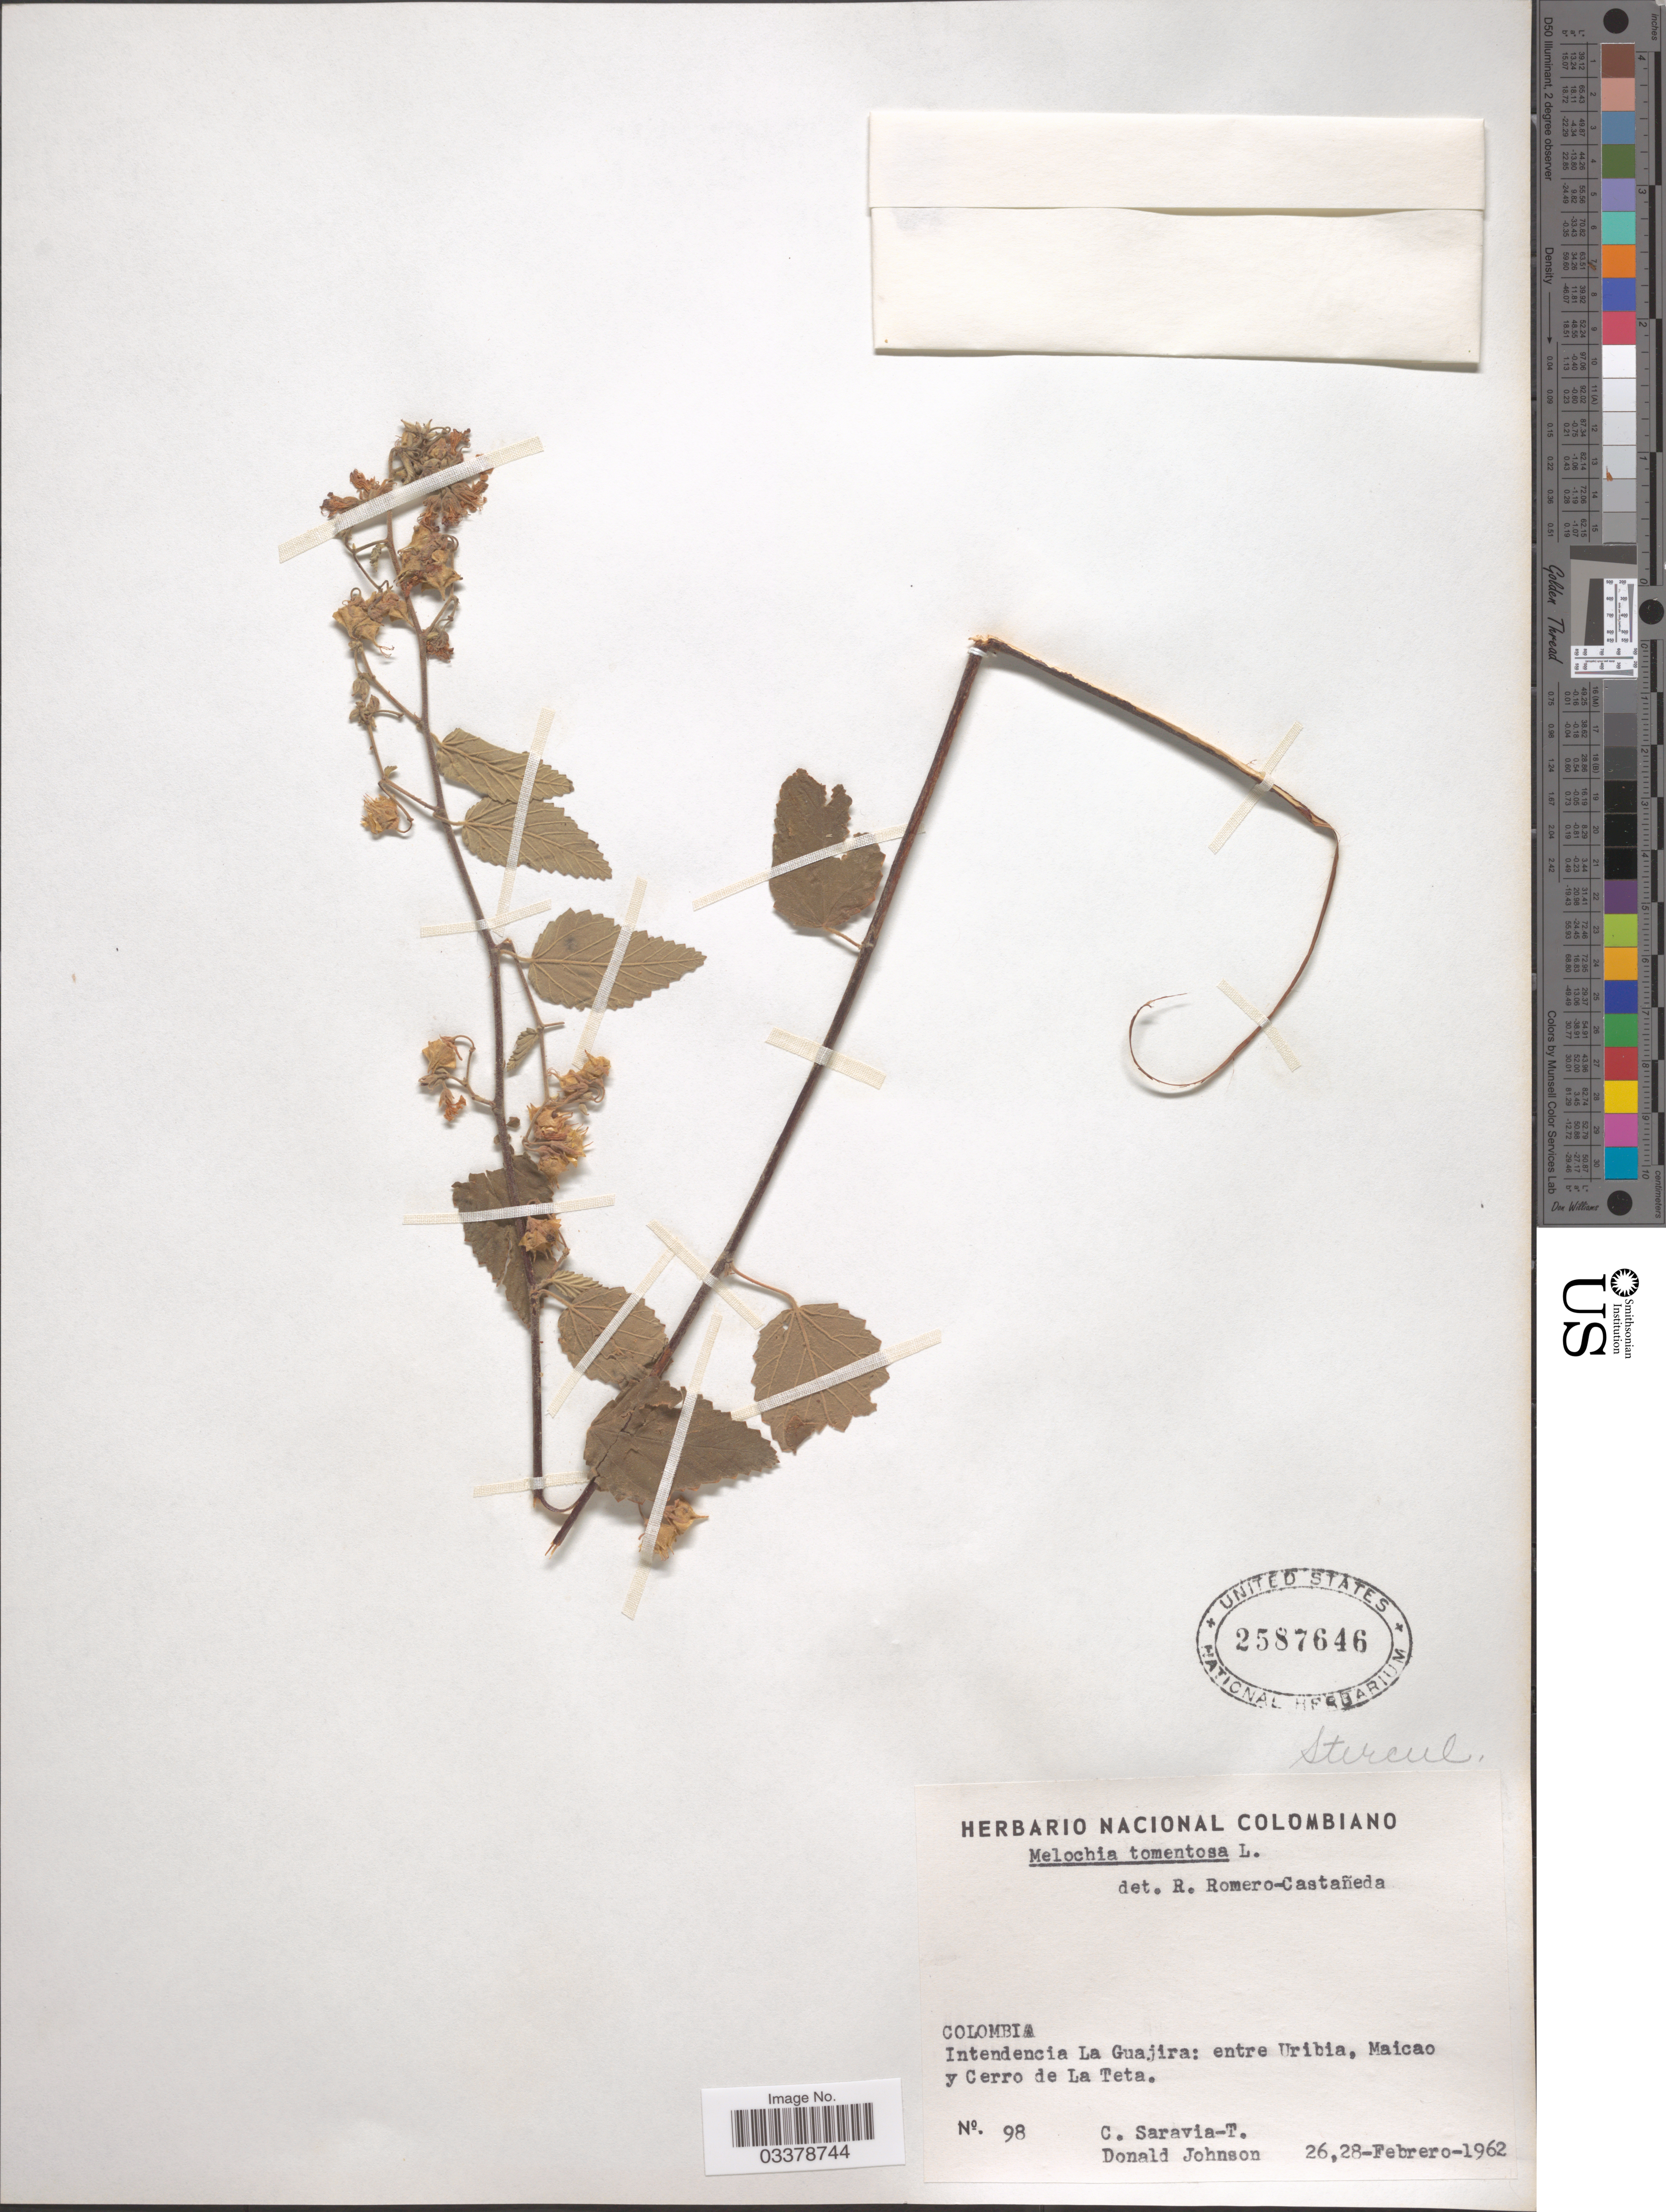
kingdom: Plantae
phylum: Tracheophyta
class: Magnoliopsida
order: Malvales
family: Malvaceae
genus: Melochia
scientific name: Melochia tomentosa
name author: L.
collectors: C. Saravia-T. & D. Johnson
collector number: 98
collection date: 1962-02-26/1962-02-28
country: Colombia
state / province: La Guajira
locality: Intendencia La Guajira: entre Uribia, Maicao y Cerro de La Teta.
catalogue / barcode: US 2587646